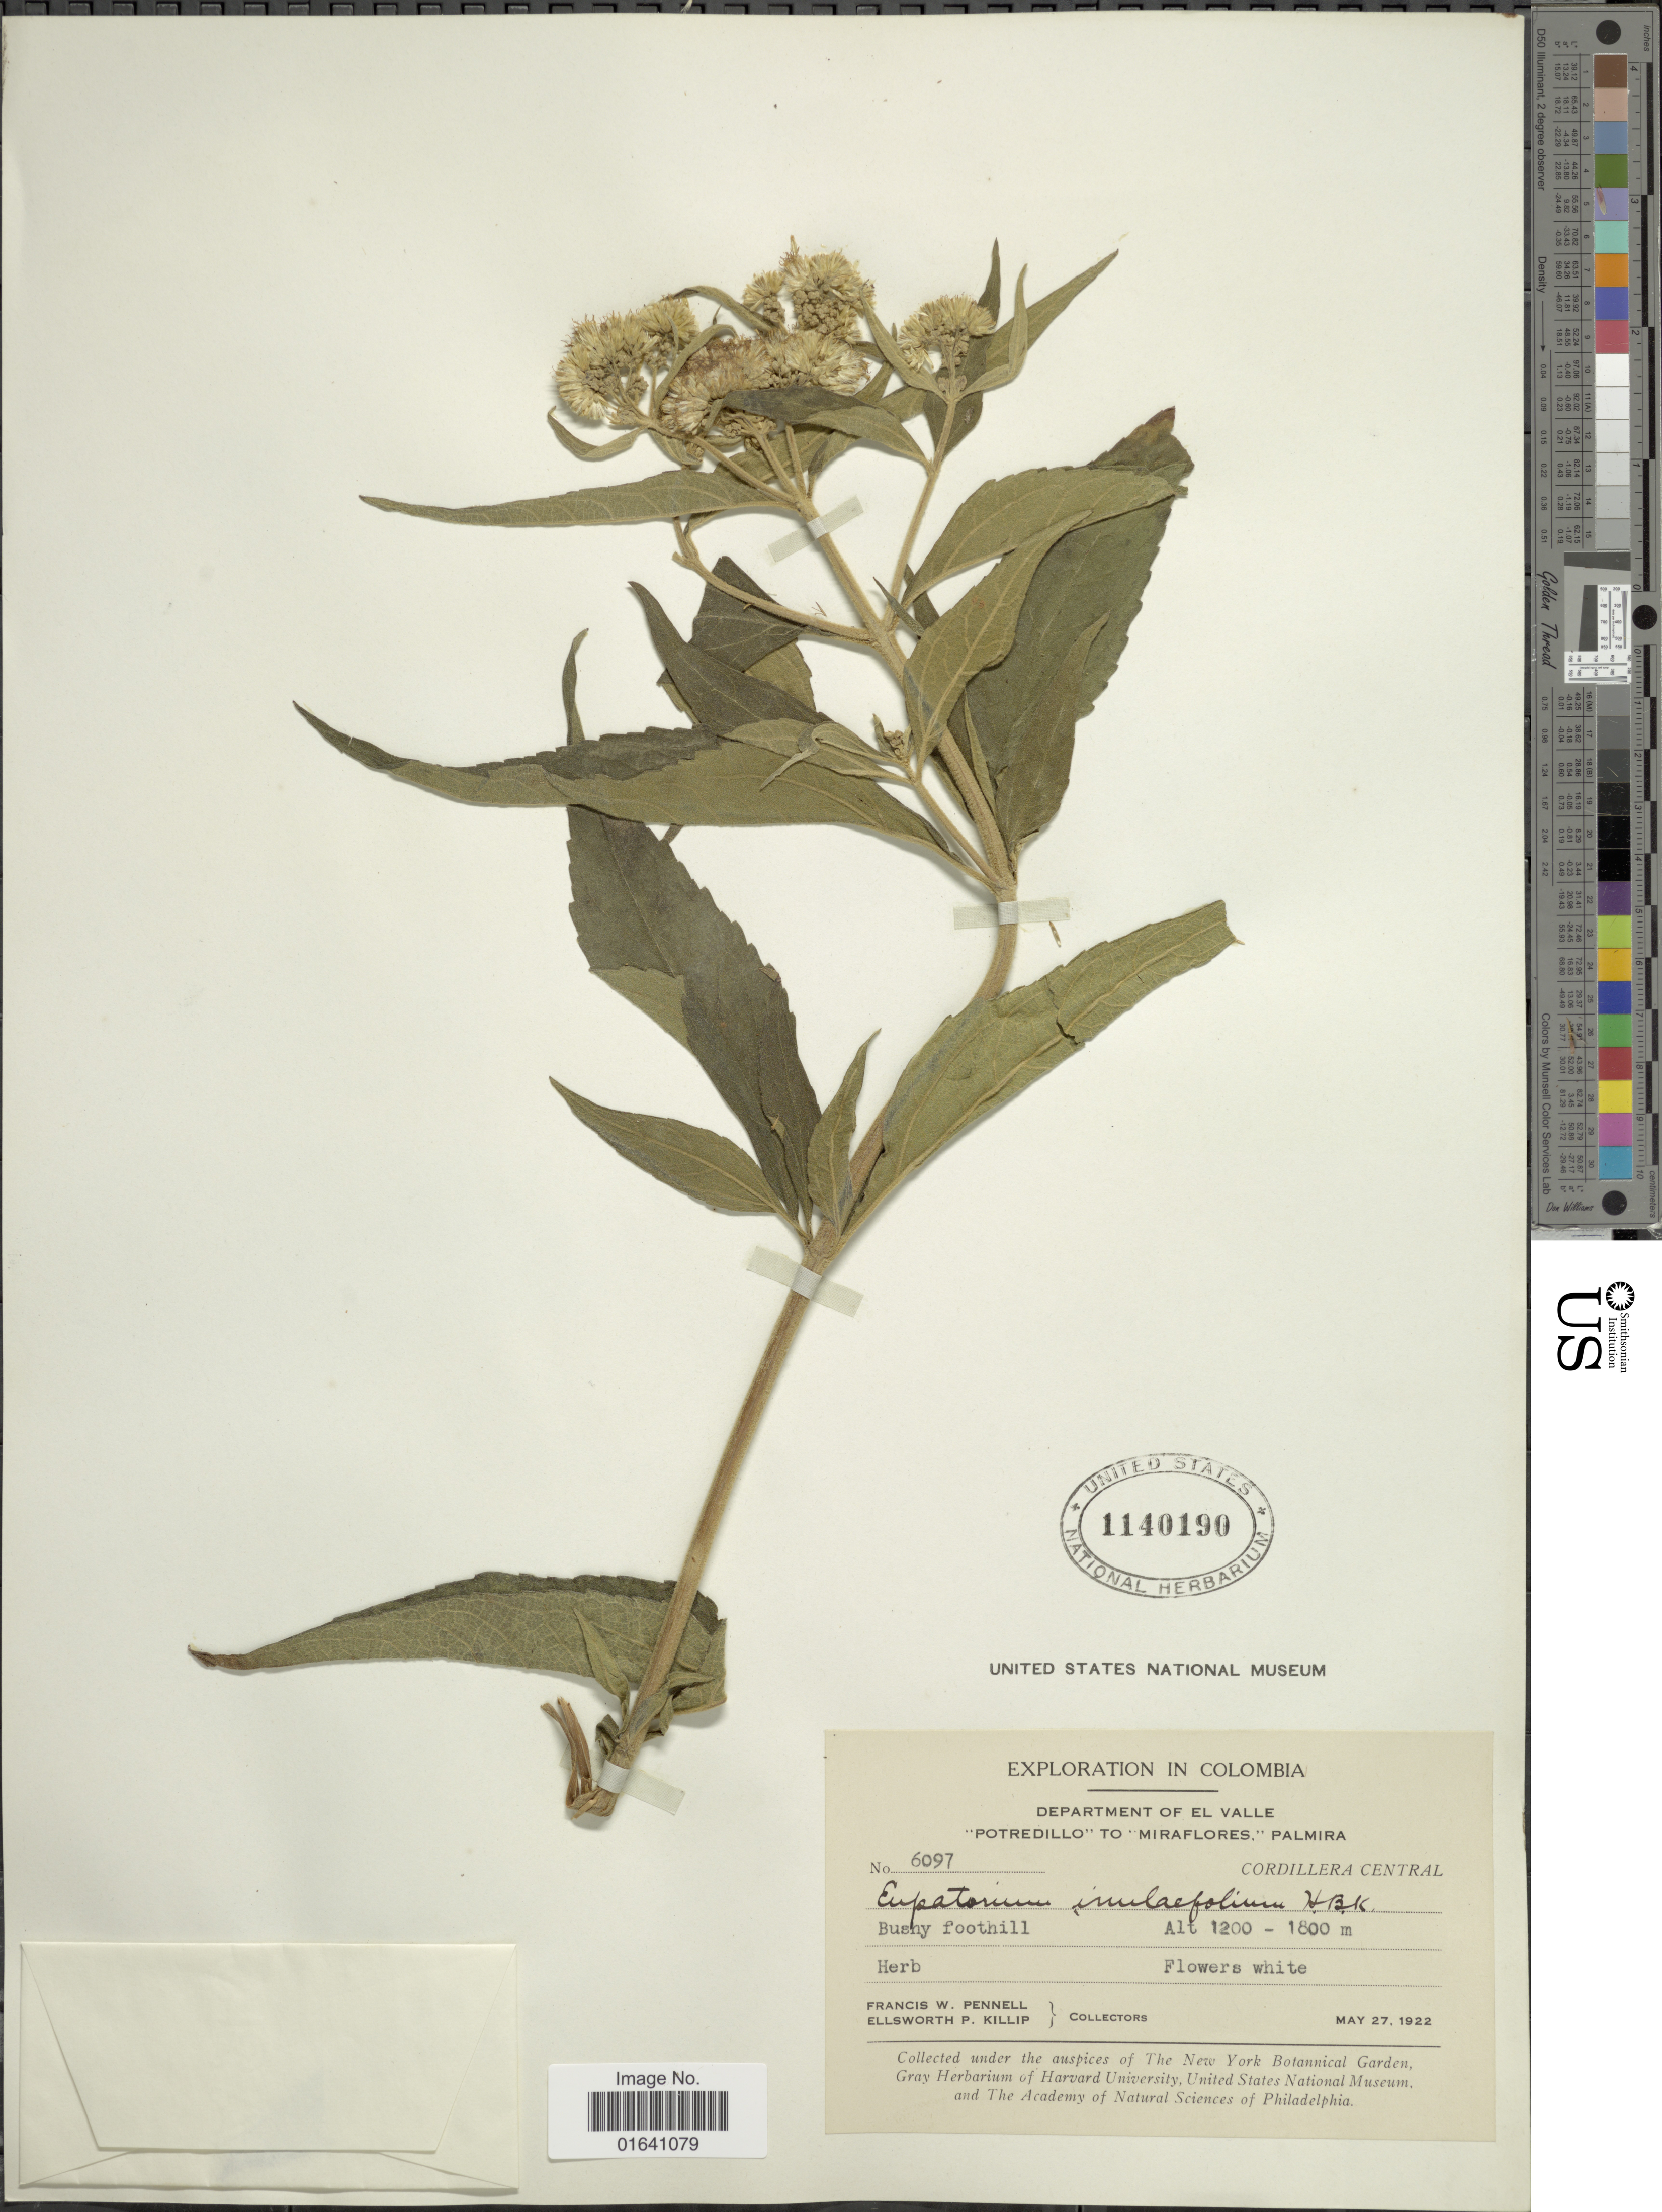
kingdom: Plantae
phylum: Tracheophyta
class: Magnoliopsida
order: Asterales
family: Asteraceae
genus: Austroeupatorium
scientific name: Austroeupatorium inulaefolium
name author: (Kunth) R.M. King & H. Rob.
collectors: F. W. Pennell & E. P. Killip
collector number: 6097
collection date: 1922-05-27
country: Colombia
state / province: Valle del Cauca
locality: Department of El Valle 'Potredillo' to 'Miraflores,' Palmira, Cordillera Central, Bushy foothill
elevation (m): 1200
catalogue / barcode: US 1140190